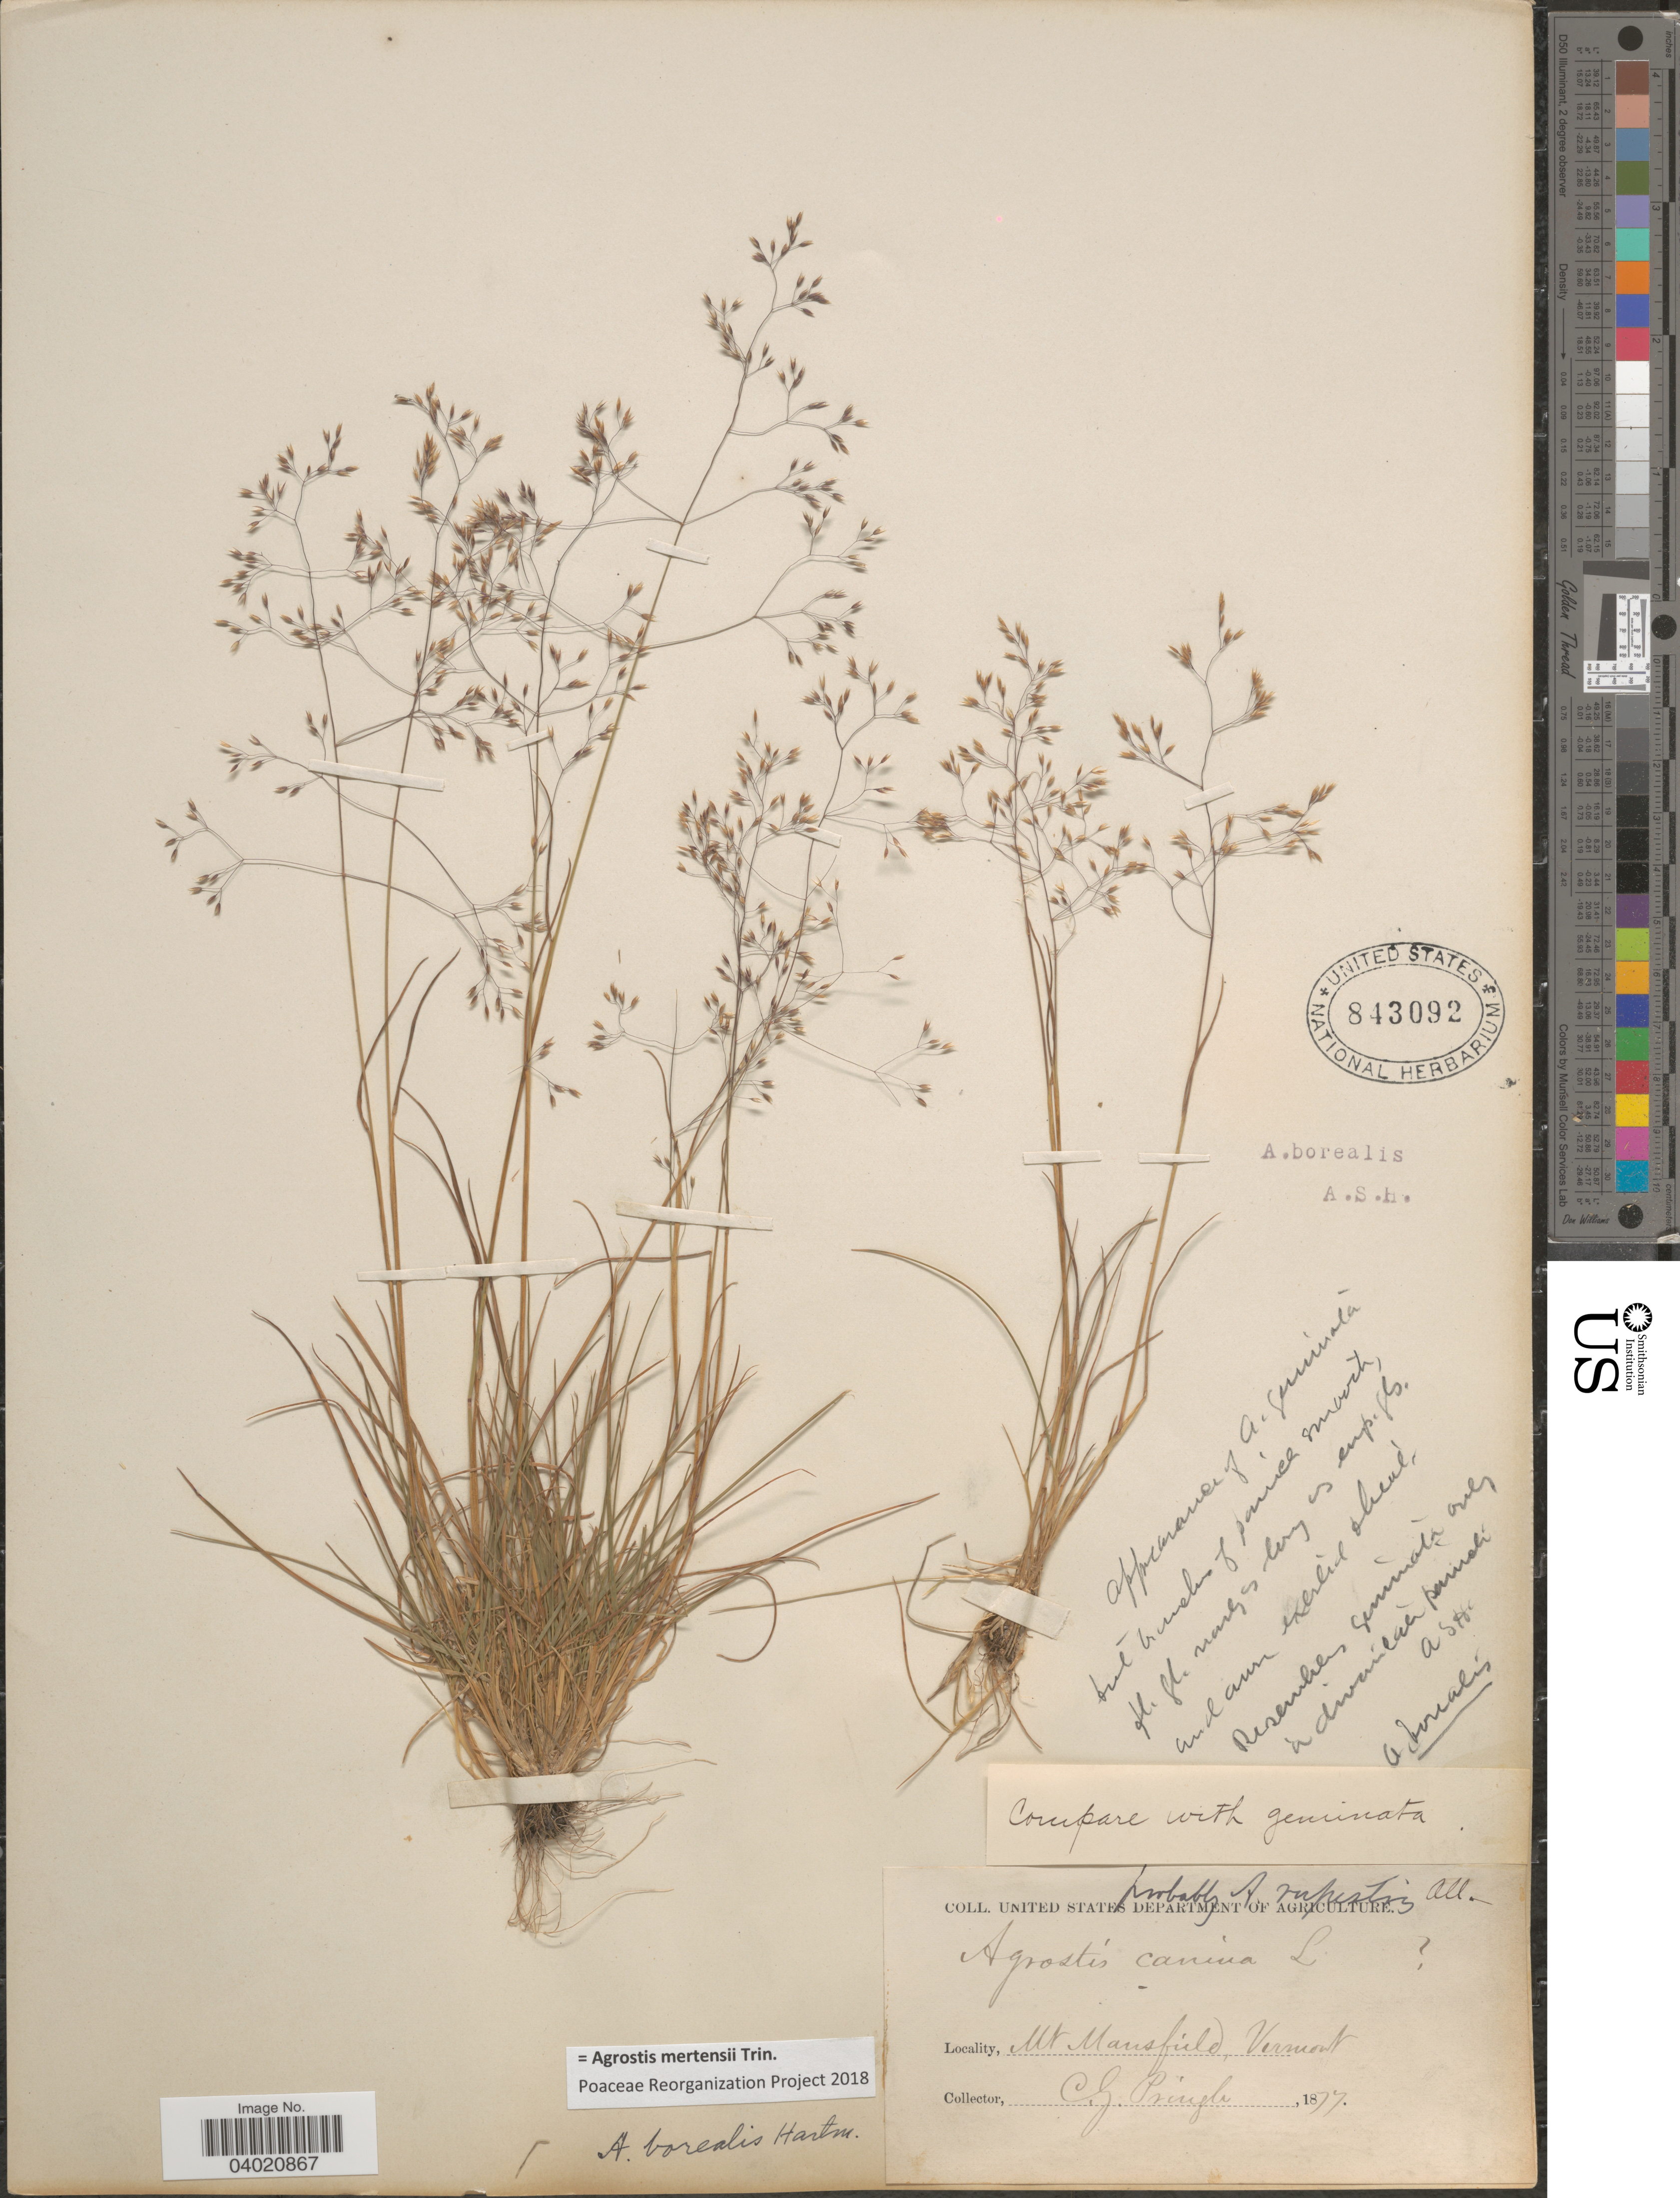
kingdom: Plantae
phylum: Tracheophyta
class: Liliopsida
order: Poales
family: Poaceae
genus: Agrostis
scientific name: Agrostis mertensii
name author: Trin.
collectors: C. G. Pringle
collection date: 1877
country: United States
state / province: Vermont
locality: Mt. Mansfield.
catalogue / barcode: US 843092